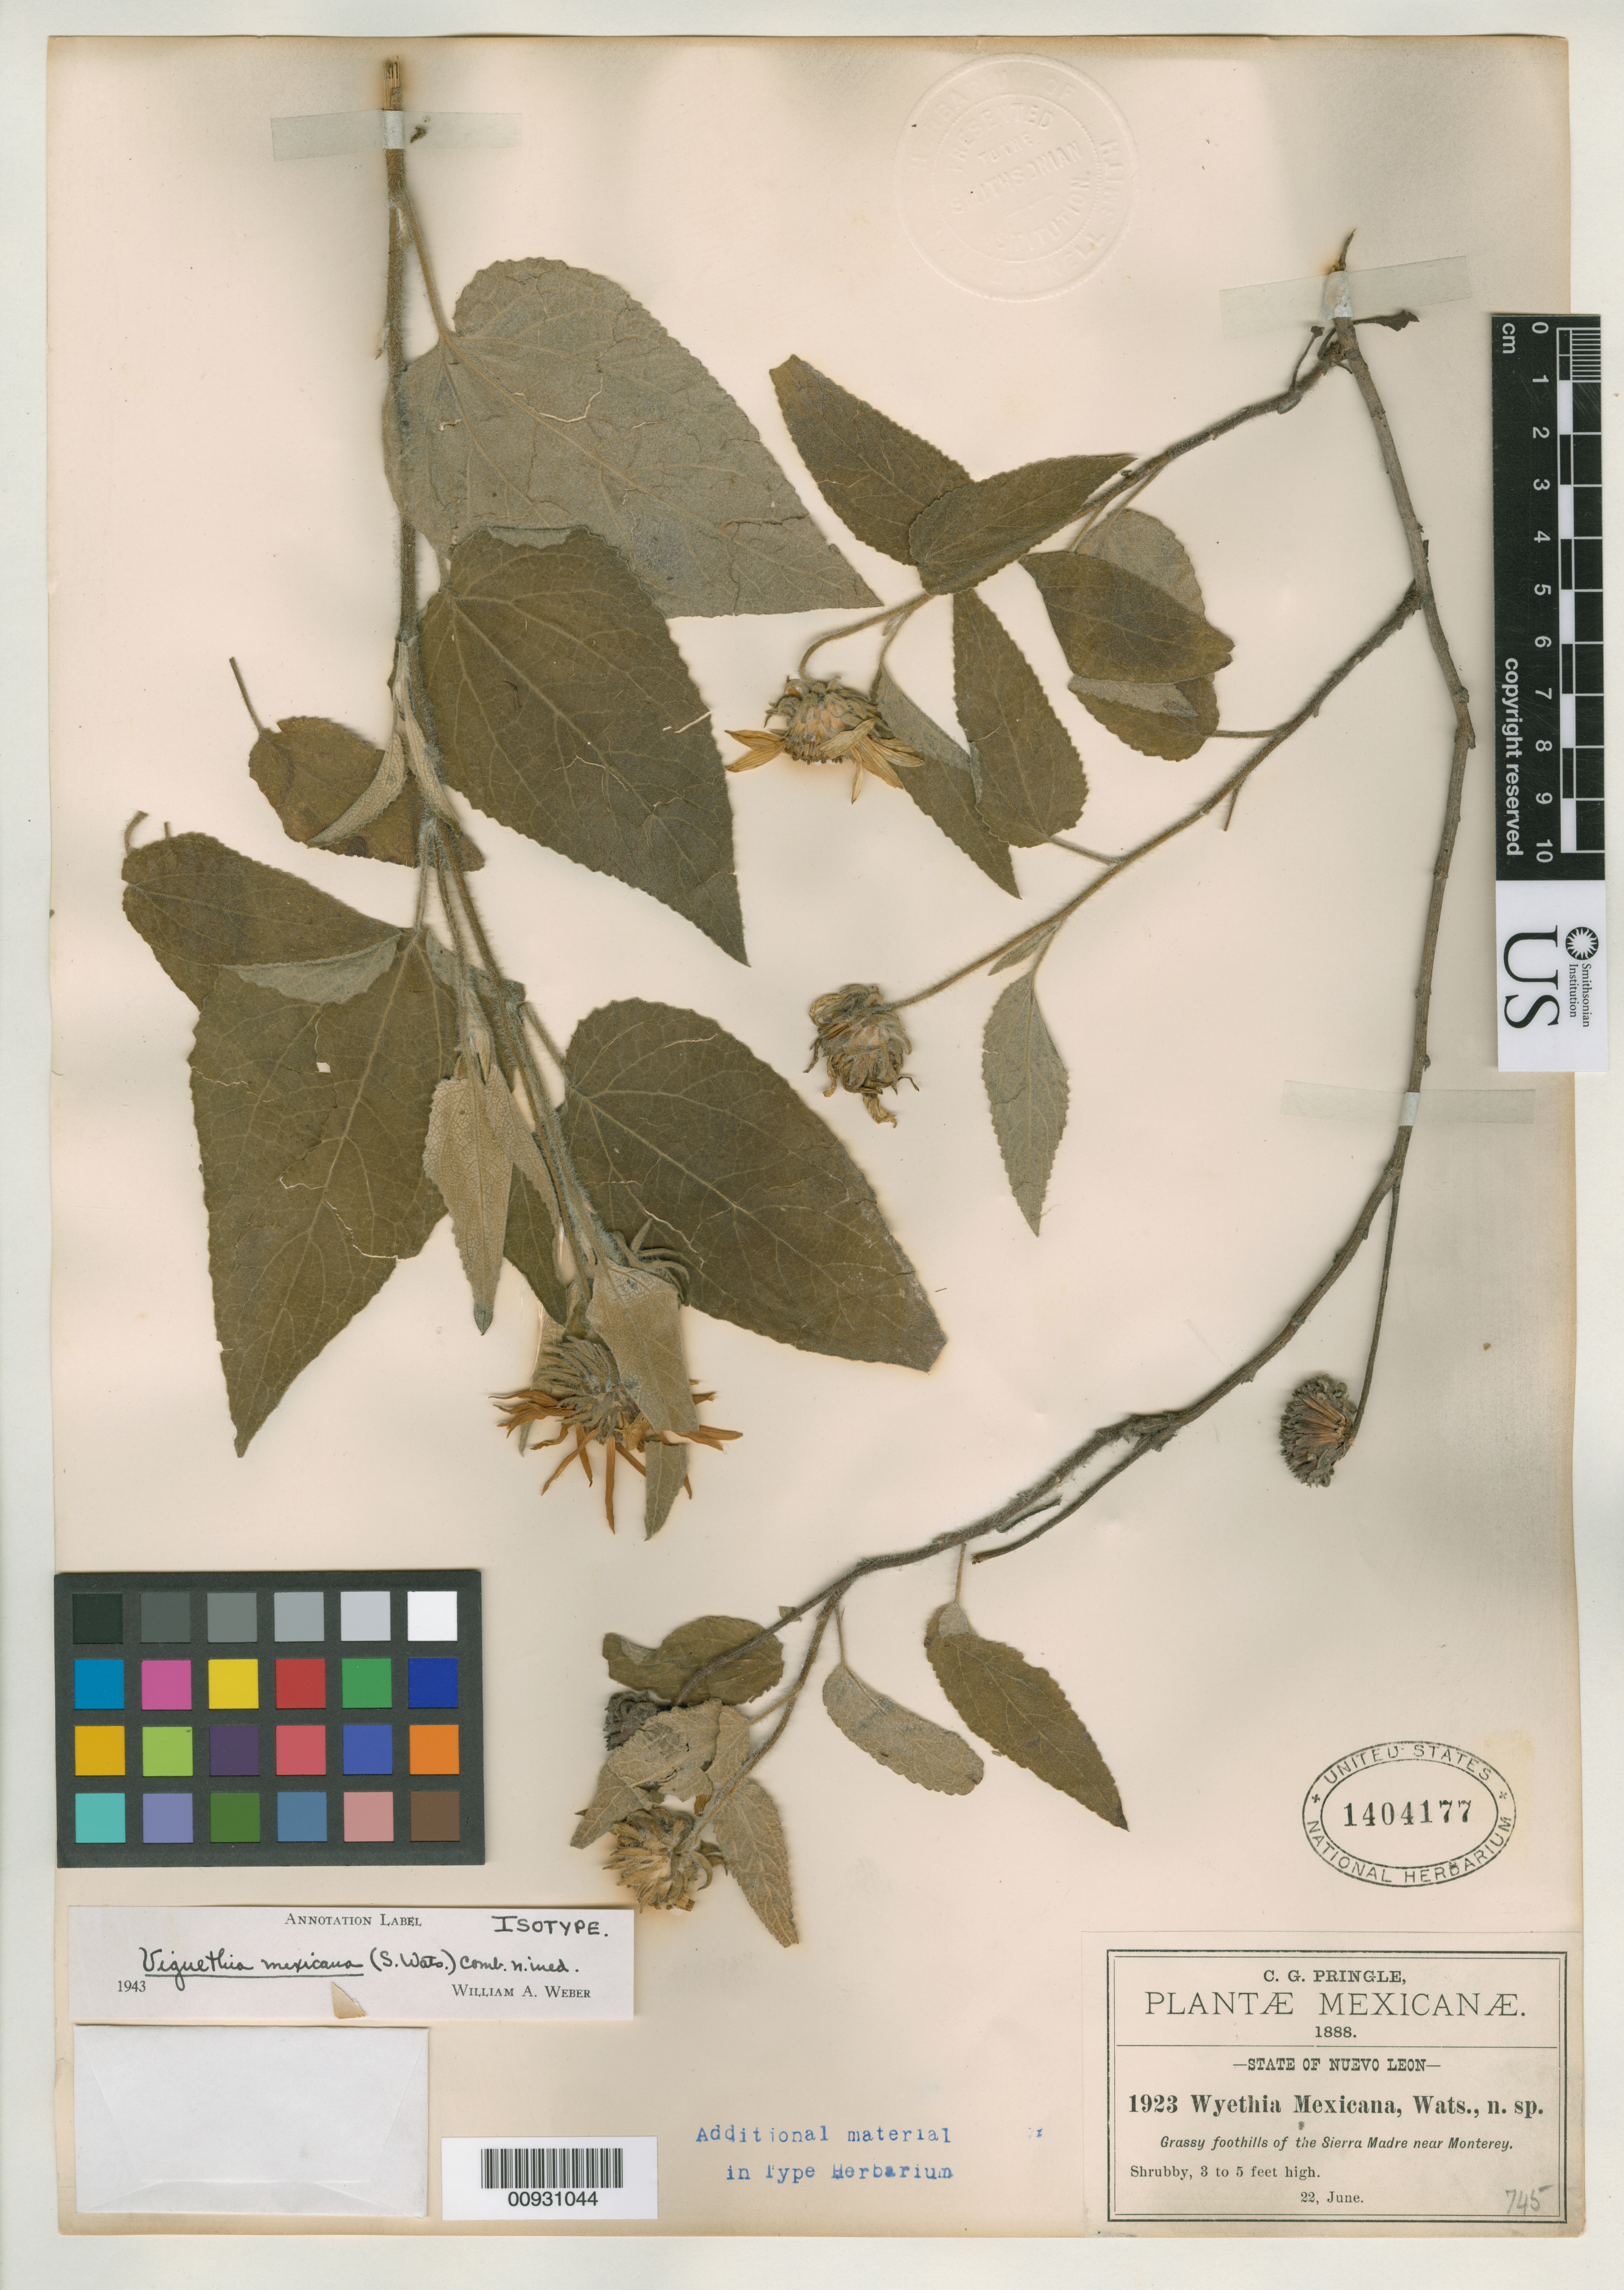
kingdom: Plantae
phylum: Tracheophyta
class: Magnoliopsida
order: Asterales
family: Asteraceae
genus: Wyethia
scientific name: Wyethia mexicana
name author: S. Watson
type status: Isotype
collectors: C. G. Pringle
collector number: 1923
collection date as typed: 22 Jun 1888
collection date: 1888-06-22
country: Mexico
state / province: Nuevo León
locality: Monterrey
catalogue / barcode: US 1404177